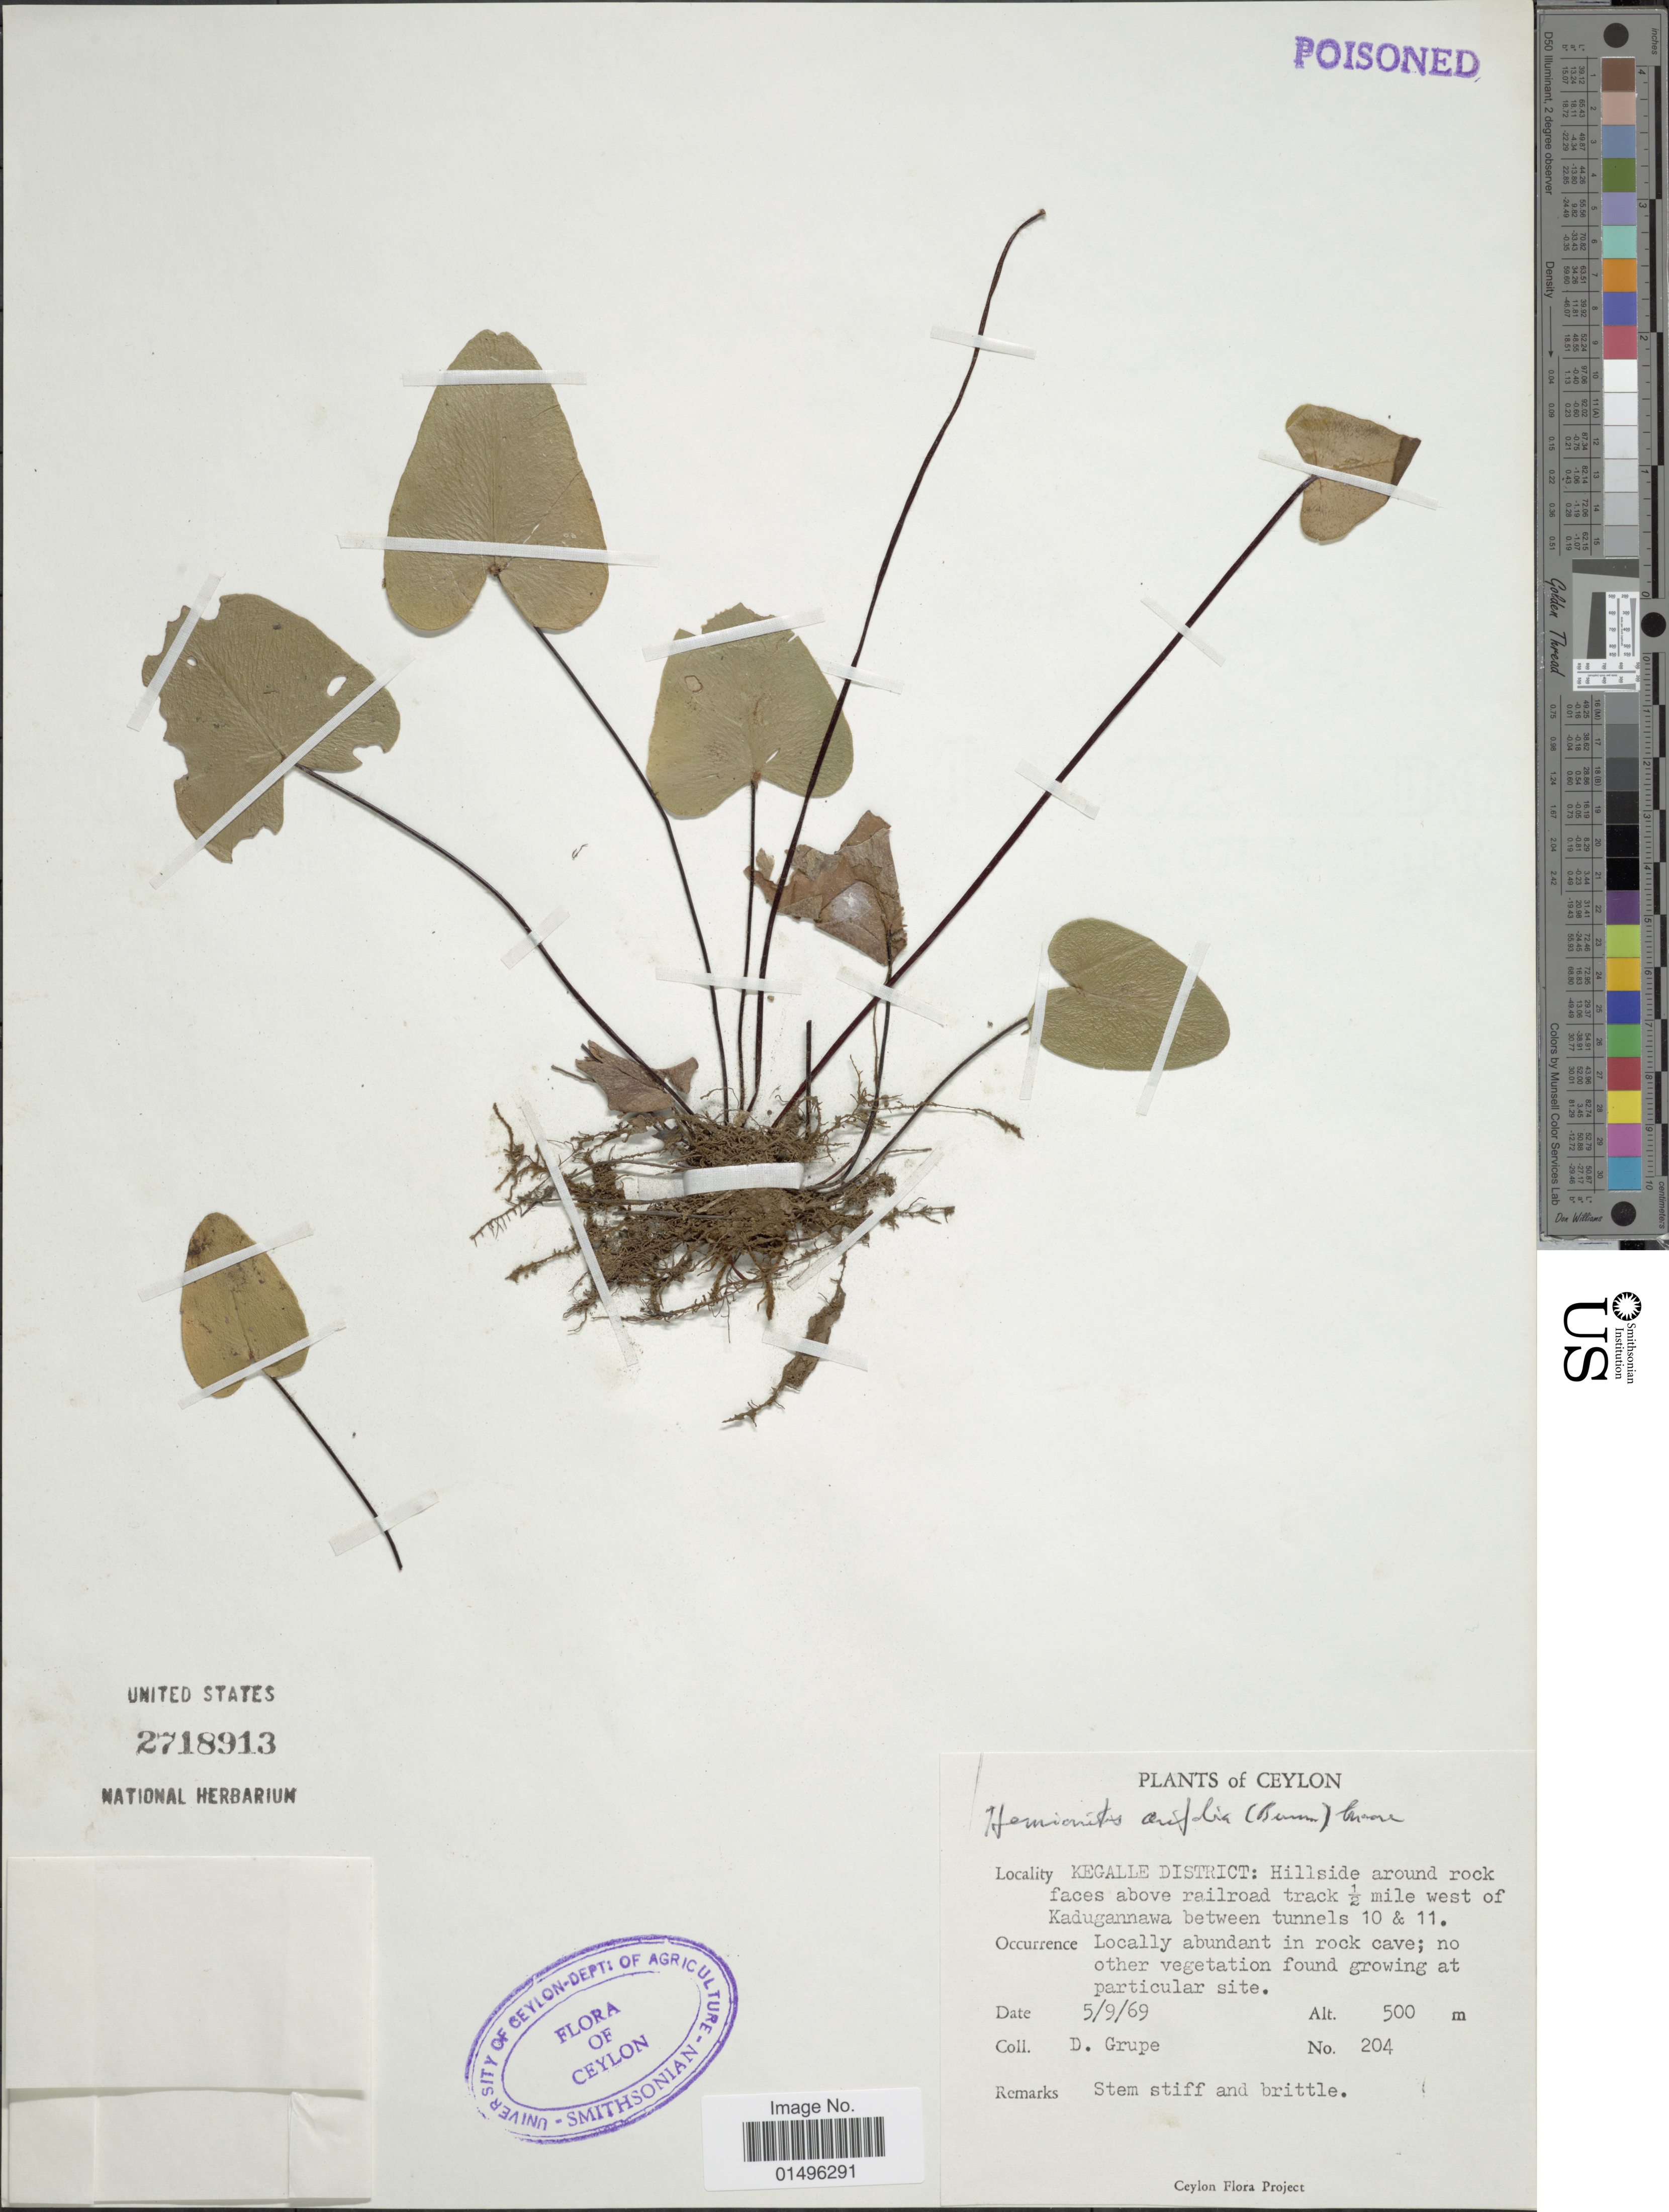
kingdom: Plantae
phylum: Tracheophyta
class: Polypodiopsida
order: Polypodiales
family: Pteridaceae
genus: Parahemionitis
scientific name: Parahemionitis cordata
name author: (Roxb. ex Hook. & Grev.) Fraser-Jenk.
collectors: D. Grupe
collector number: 204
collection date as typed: Transcribed d/m/y: 5/9/69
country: Sri Lanka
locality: Ceylon, Kegalle District: Hillside around rock face above railroad track 1/2 mile west of Kadugannawa between tunnels 10 & 11.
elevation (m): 500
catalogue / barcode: US 2718913